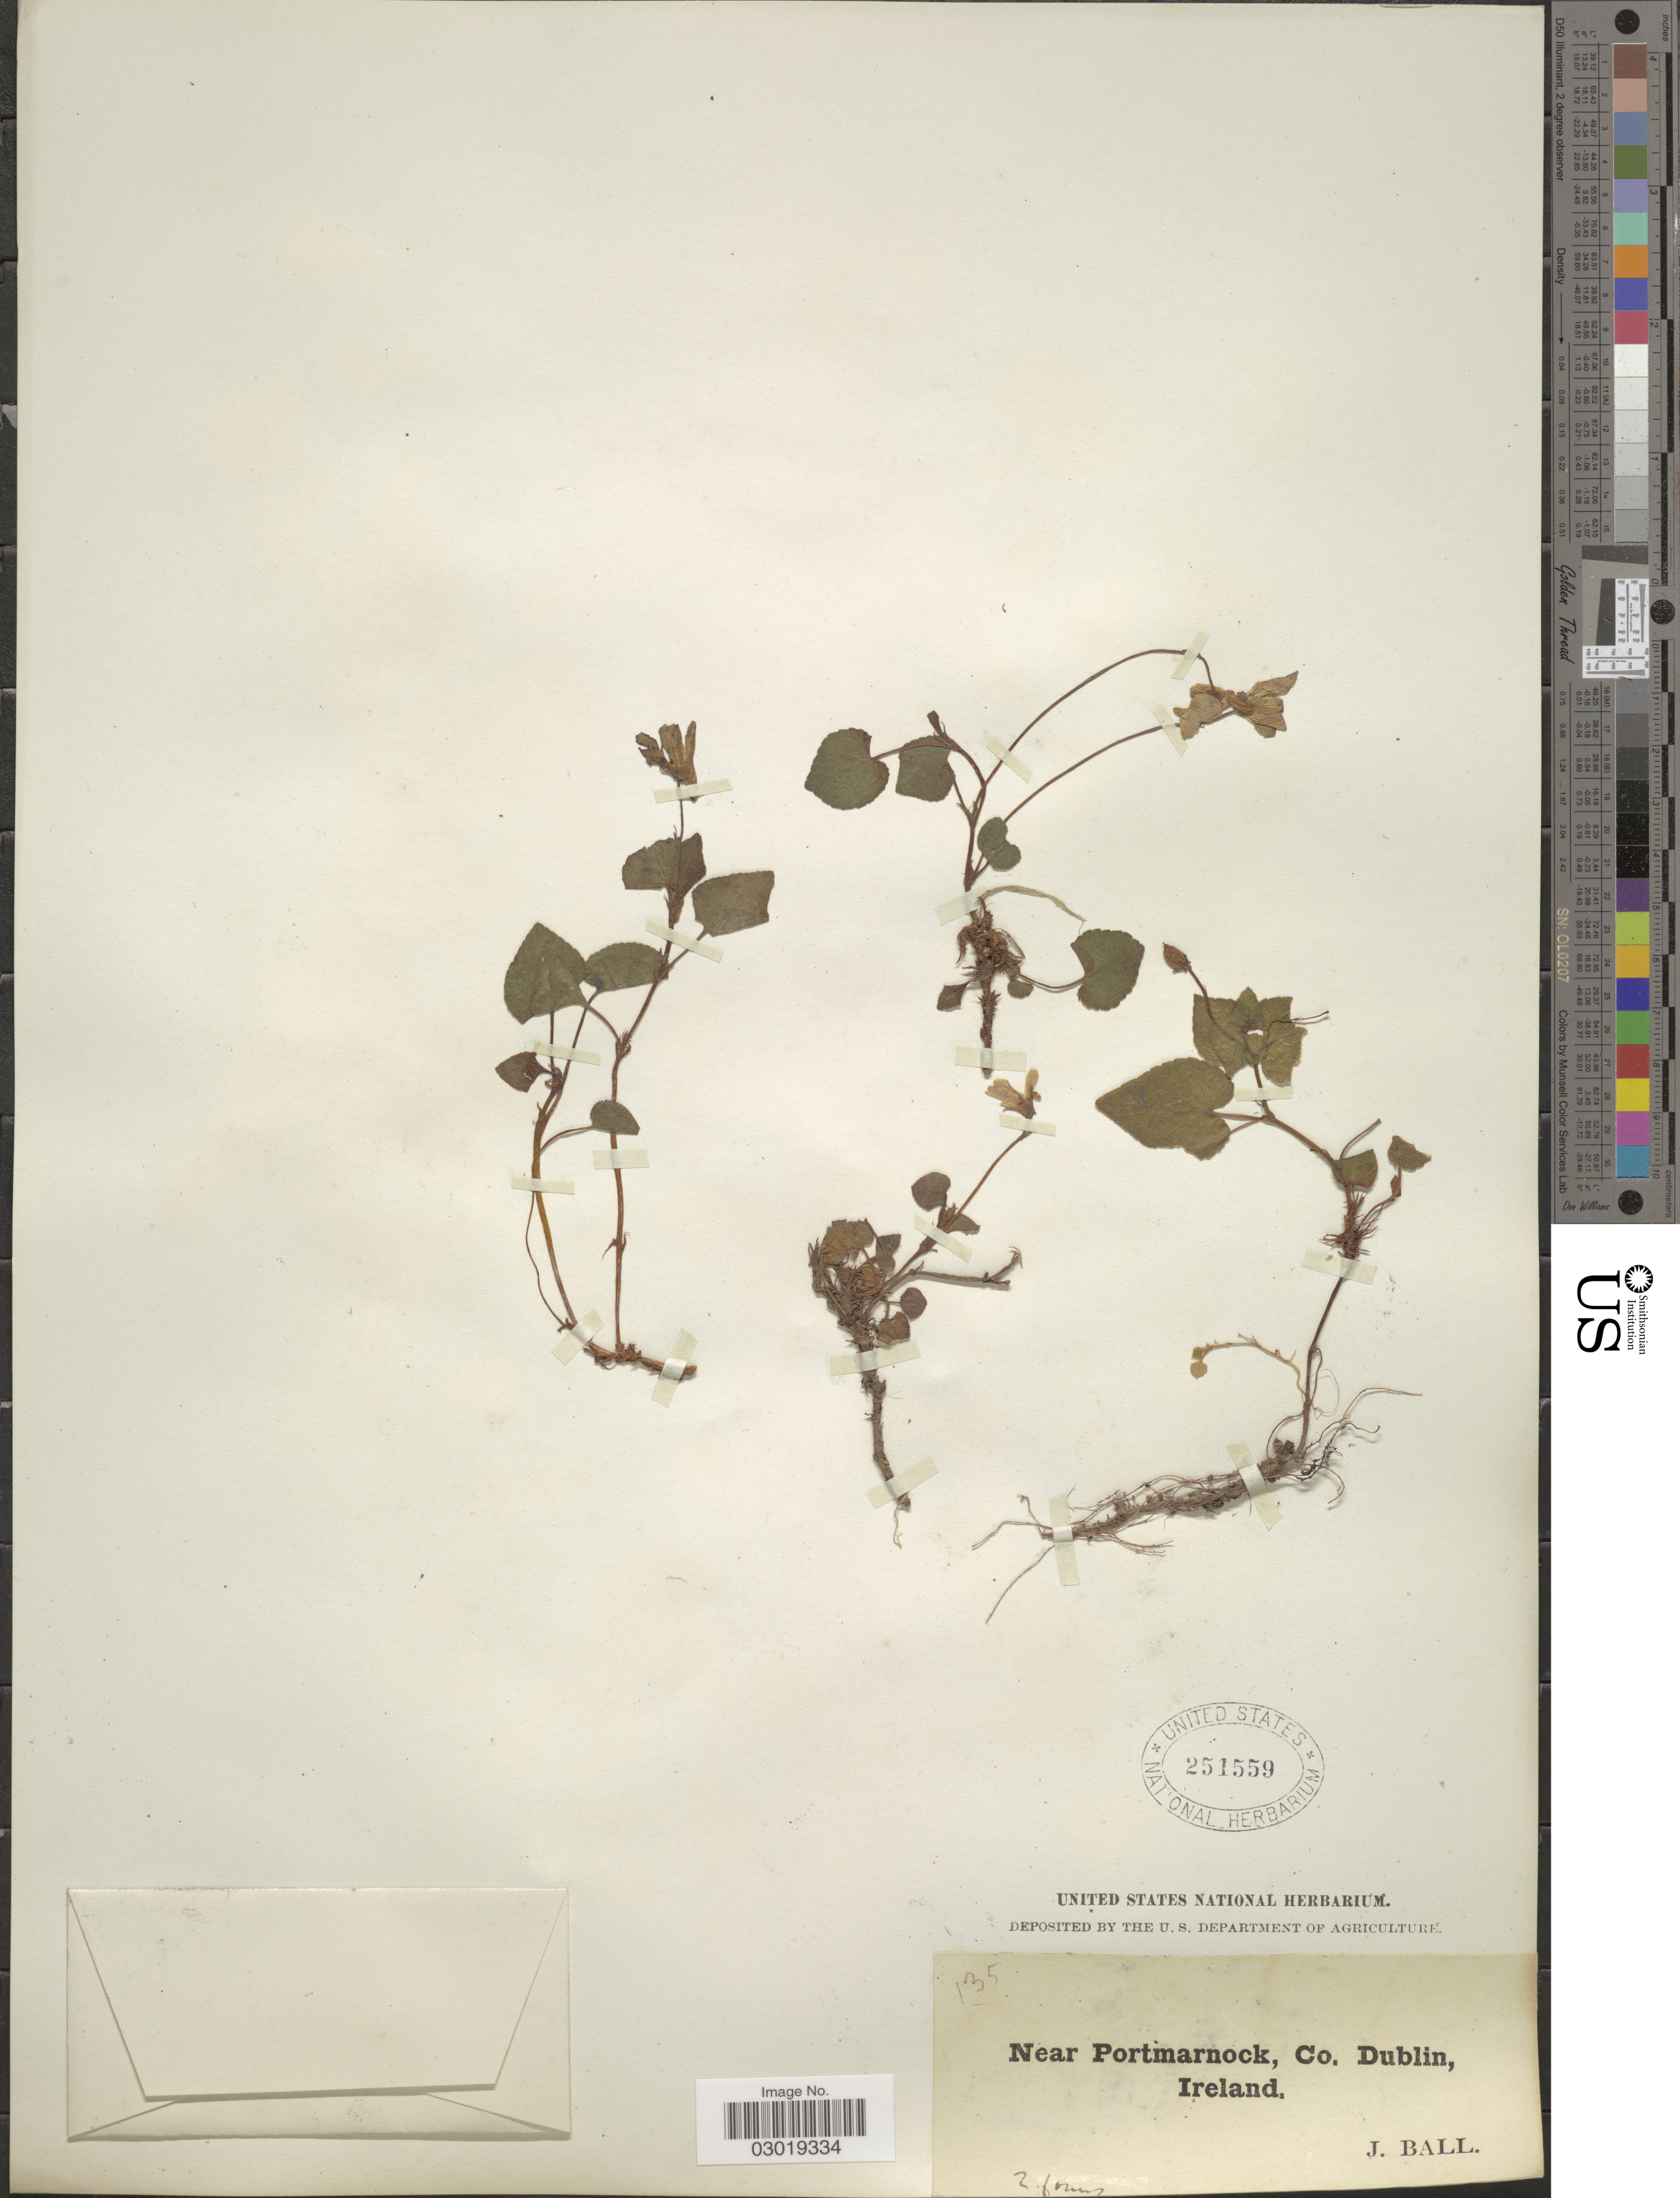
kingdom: Plantae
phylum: Tracheophyta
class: Magnoliopsida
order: Malpighiales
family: Violaceae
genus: Viola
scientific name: Viola sp.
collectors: J. Ball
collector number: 135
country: Ireland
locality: Near Portmarnock, Co. Dublin.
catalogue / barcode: US 251559